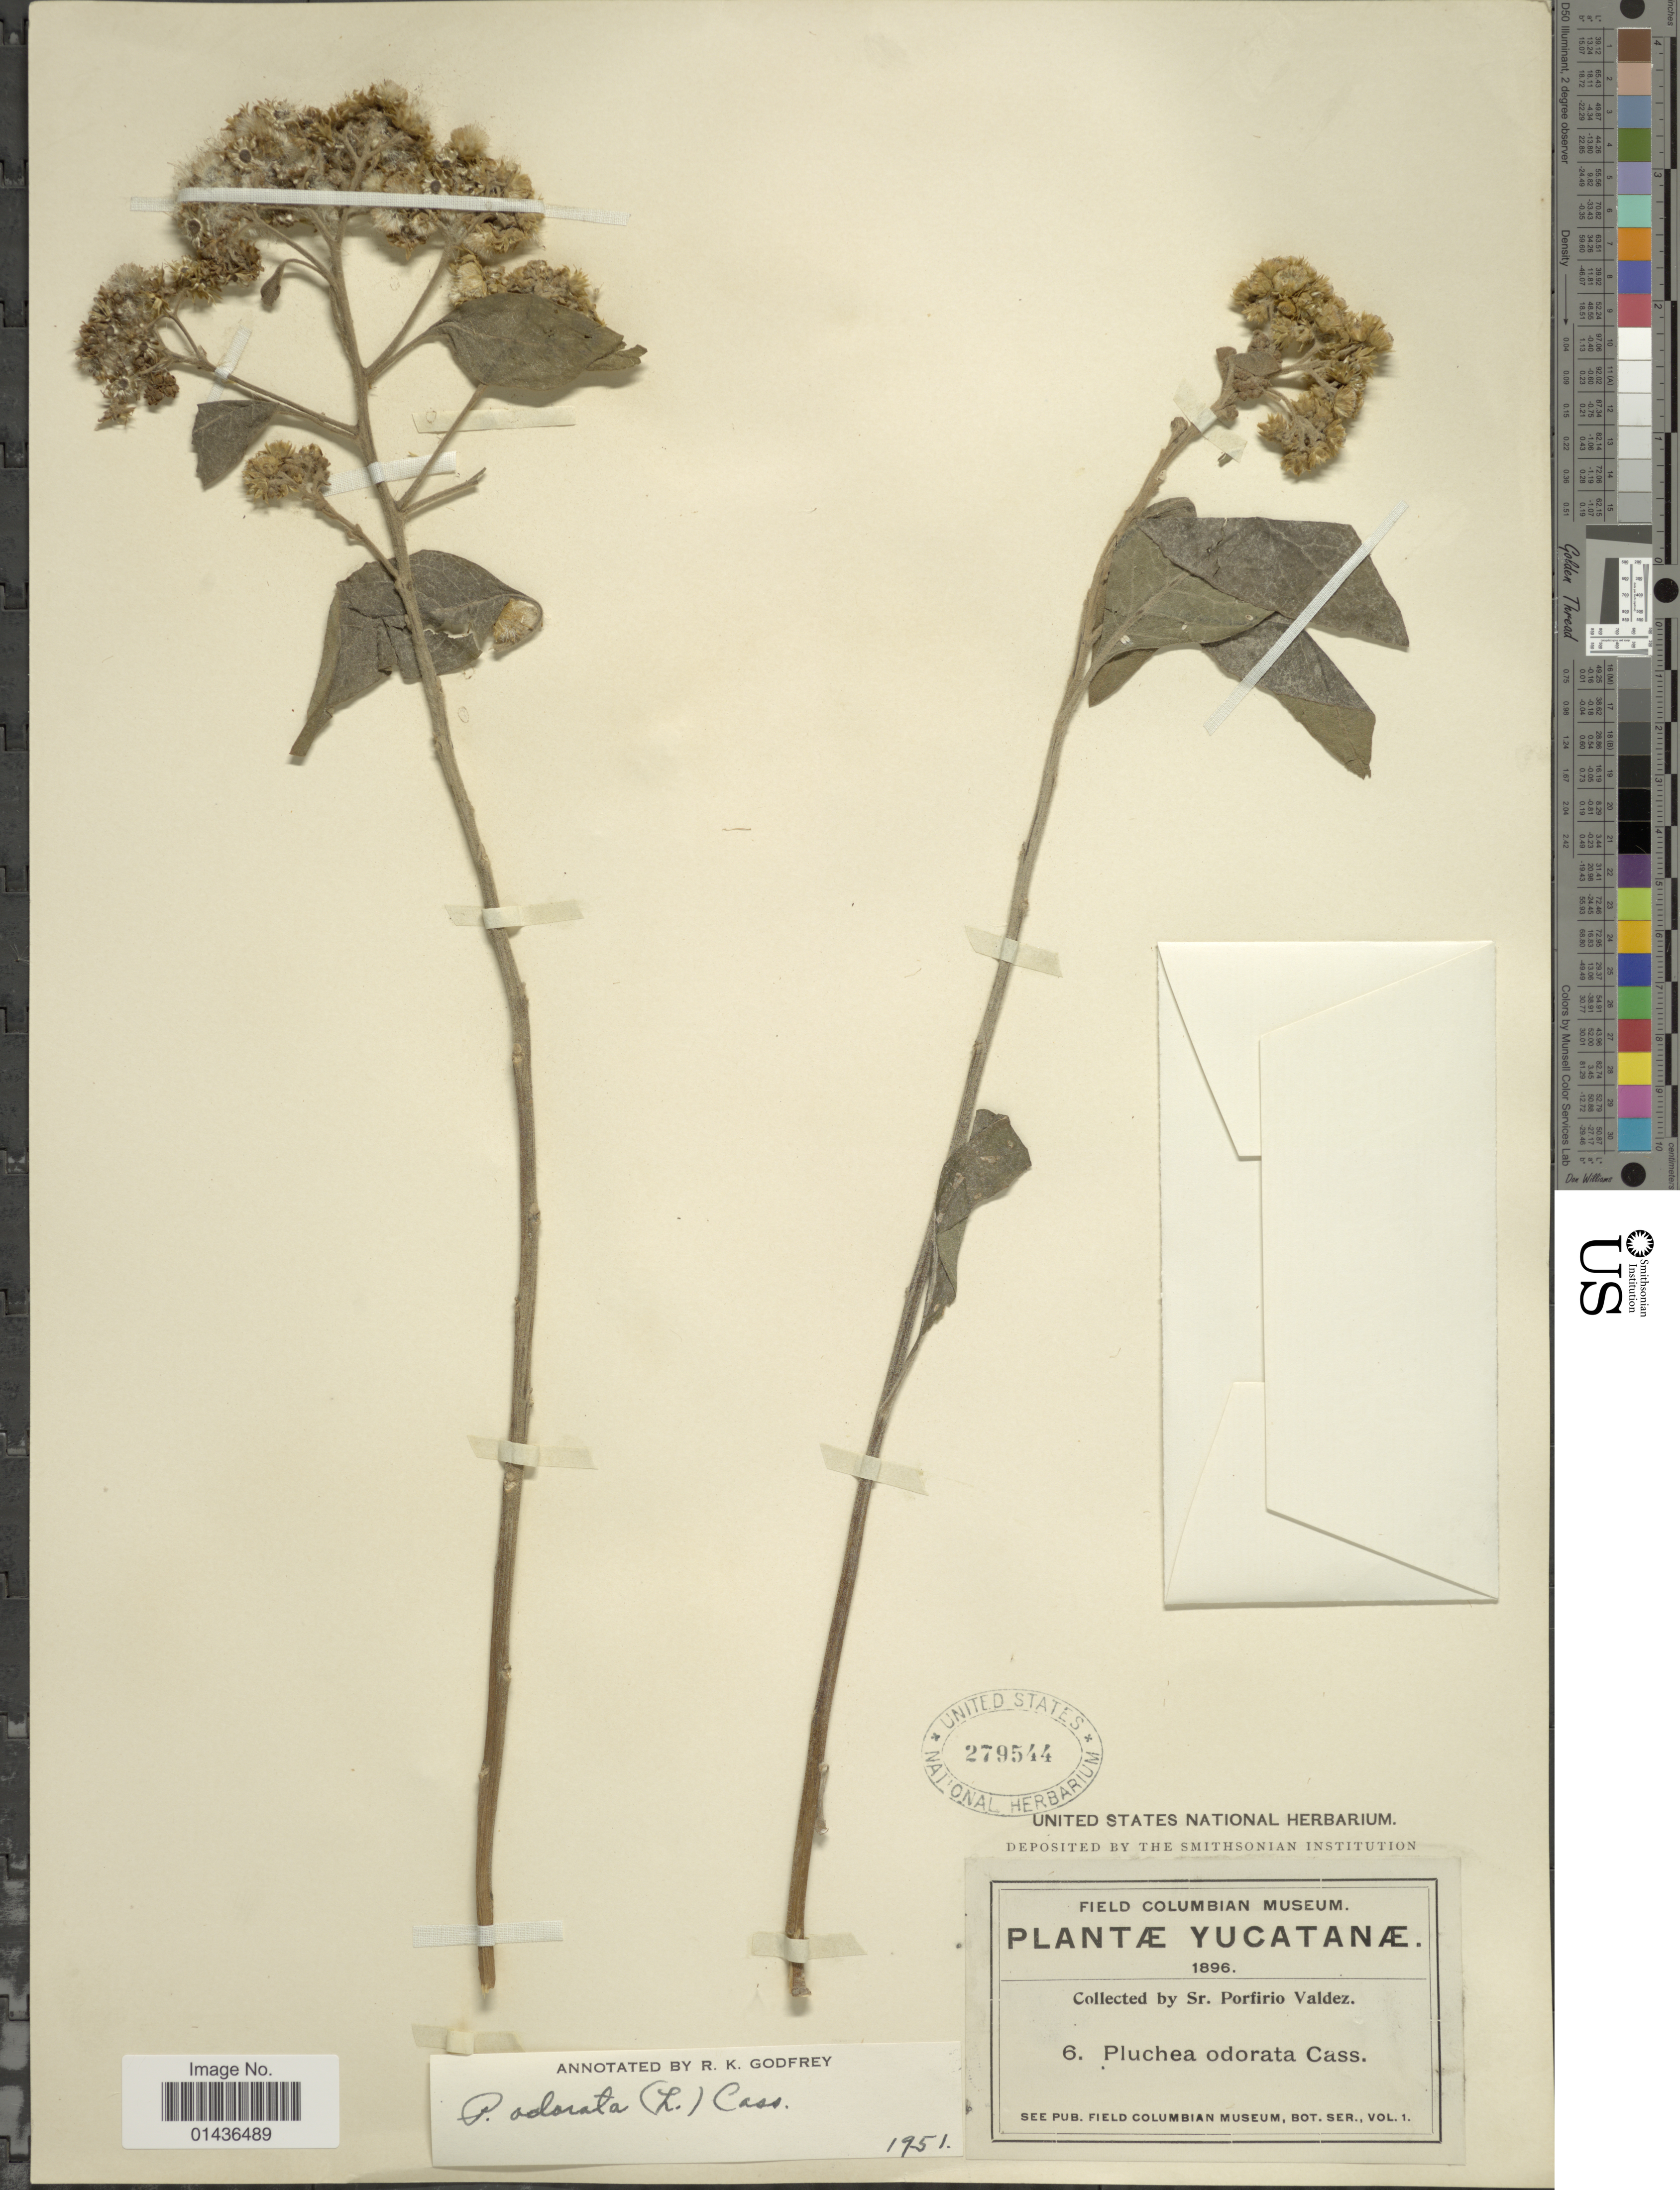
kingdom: Plantae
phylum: Tracheophyta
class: Magnoliopsida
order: Asterales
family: Asteraceae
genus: Pluchea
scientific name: Pluchea carolinensis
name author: (Jacq.) D. Don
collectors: P. Valdez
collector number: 6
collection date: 1896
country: Mexico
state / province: Yucatán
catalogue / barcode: US 279544